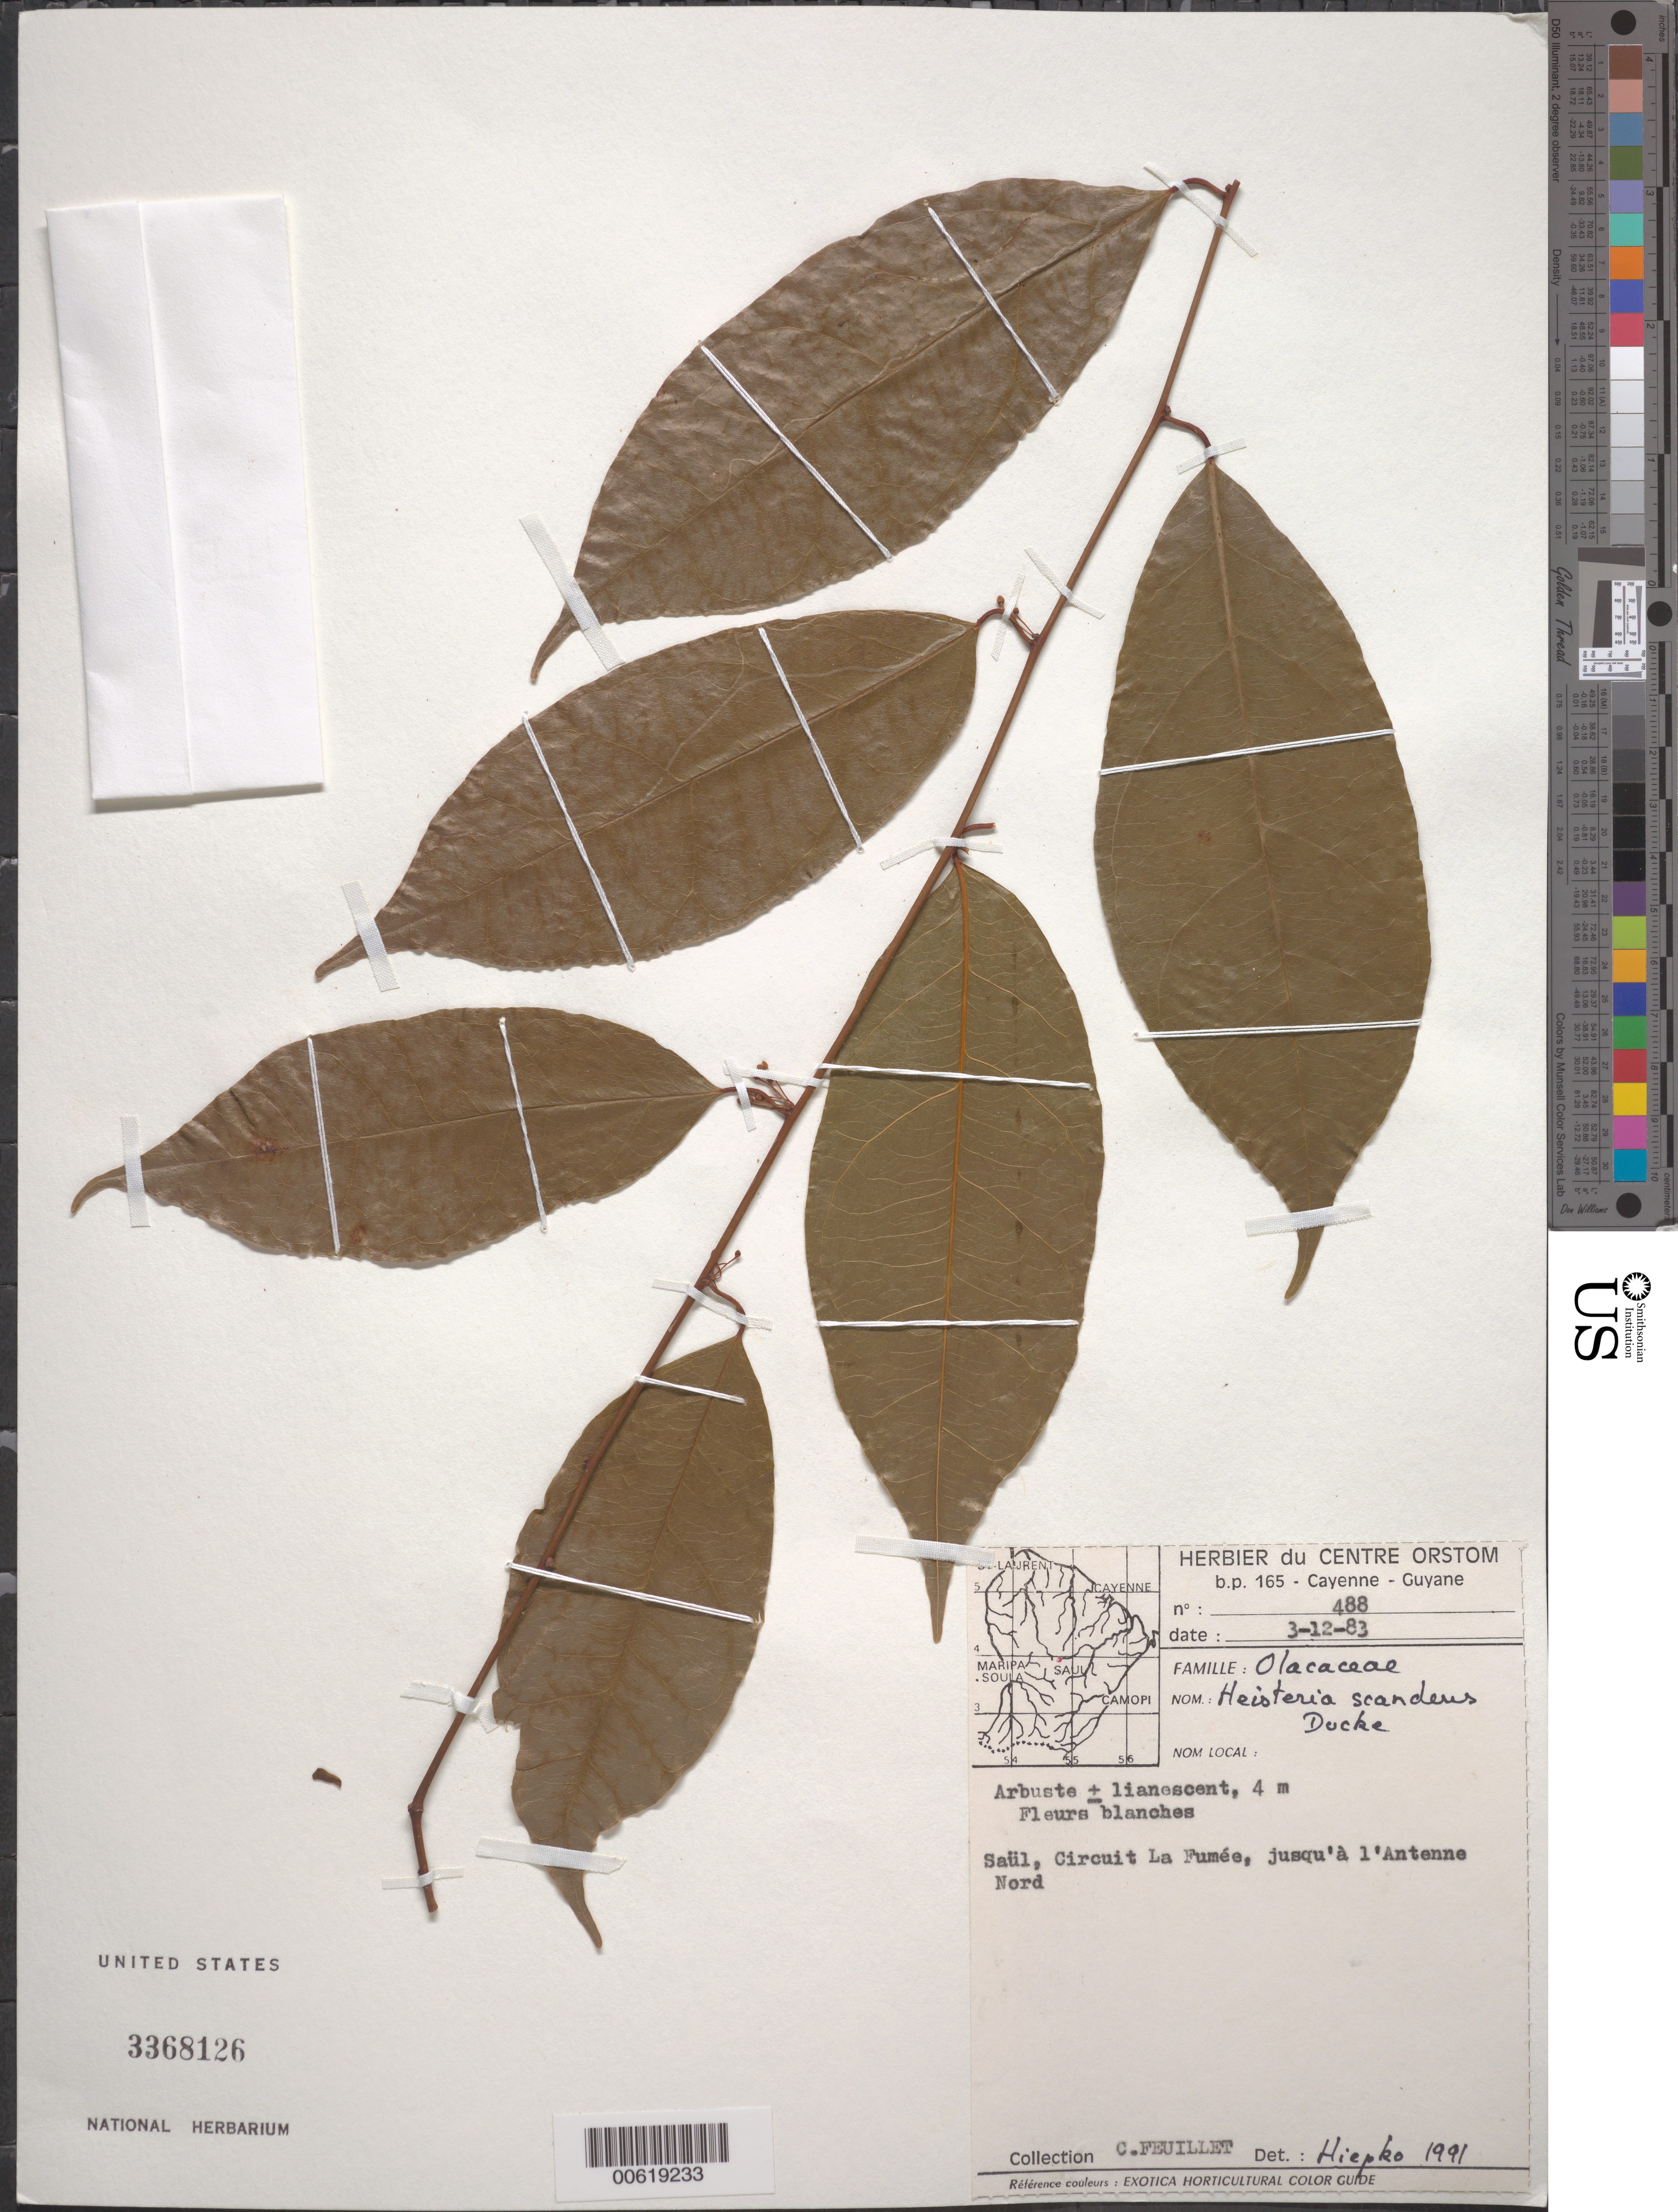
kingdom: Plantae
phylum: Tracheophyta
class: Magnoliopsida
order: Santalales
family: Erythropalaceae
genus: Heisteria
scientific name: Heisteria scandens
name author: Ducke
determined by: Hiepko, P. H.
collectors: C. Feuillet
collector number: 488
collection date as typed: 3-Dec-83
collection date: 1983-12-03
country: French Guiana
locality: Saül, circuit la Fumée, jusqu'à l'Antenne Nord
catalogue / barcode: US 3368126